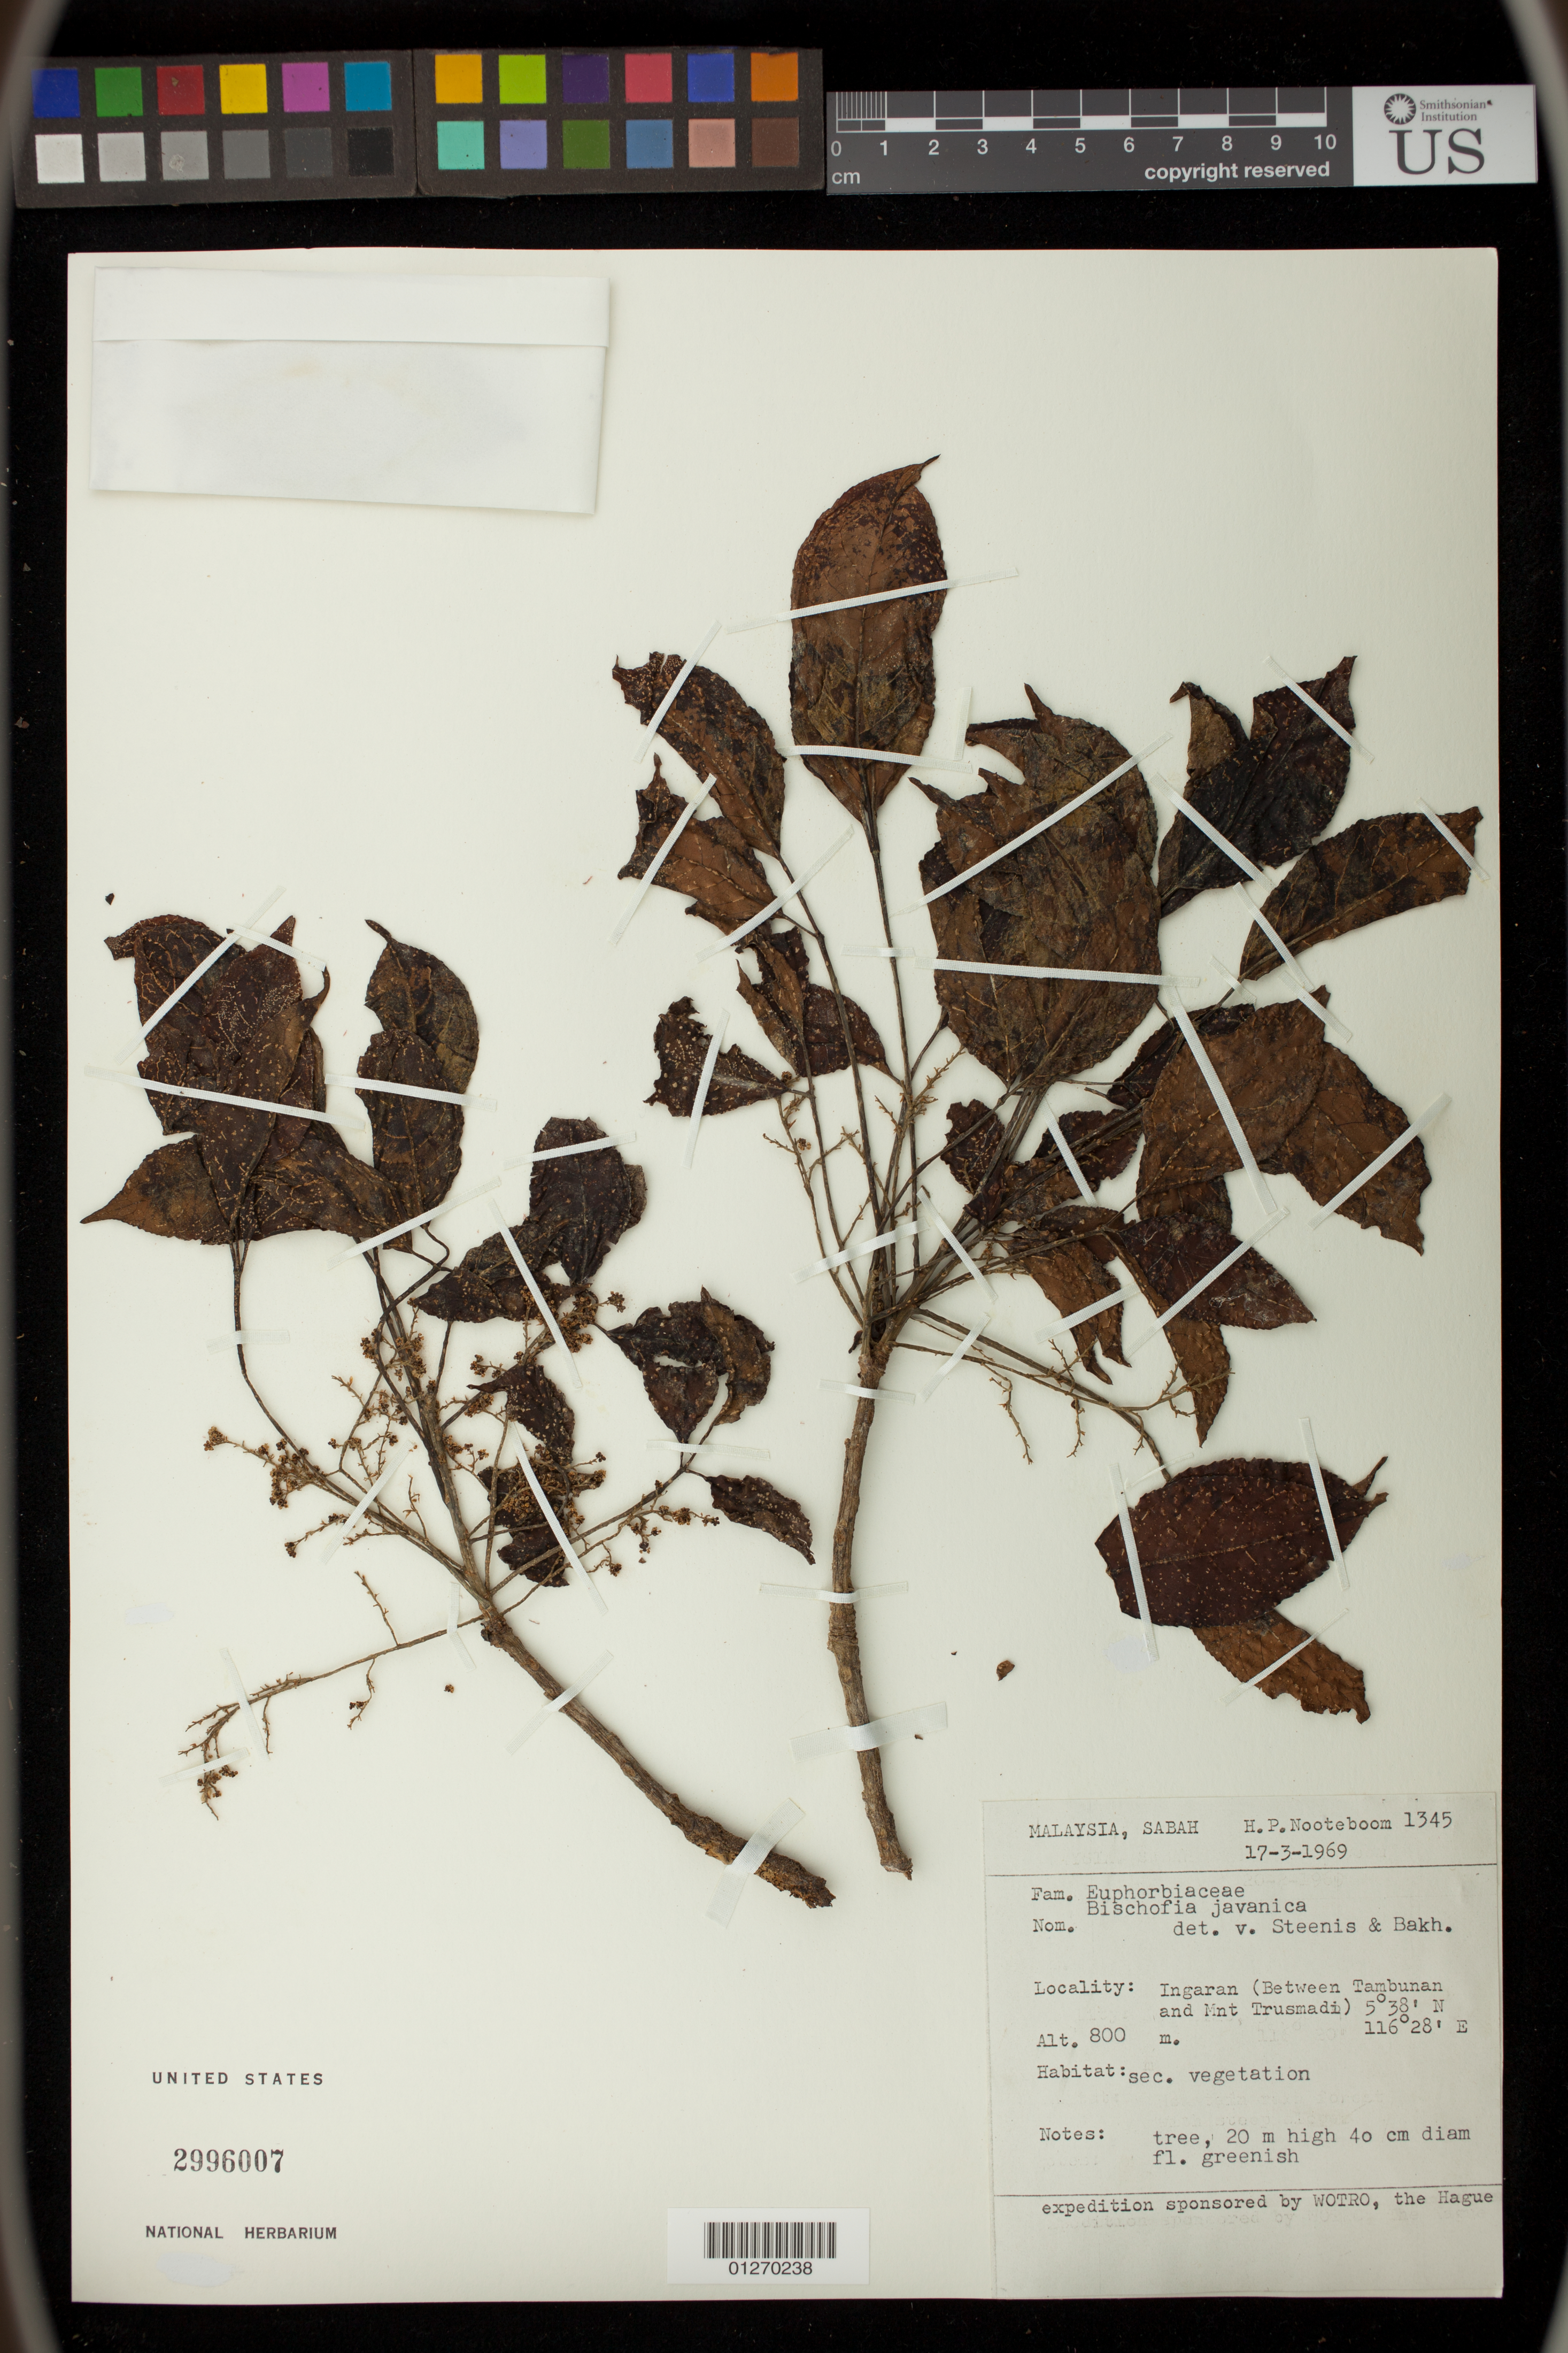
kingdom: Plantae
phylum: Tracheophyta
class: Magnoliopsida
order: Malpighiales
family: Phyllanthaceae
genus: Bischofia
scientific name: Bischofia javanica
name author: Blume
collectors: H. P. Nooteboom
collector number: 1345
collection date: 1969-03-17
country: Malaysia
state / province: Sabah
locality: Ingaran (Between Tambunan and Mnt Trusmadi)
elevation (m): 800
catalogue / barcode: US 2996007